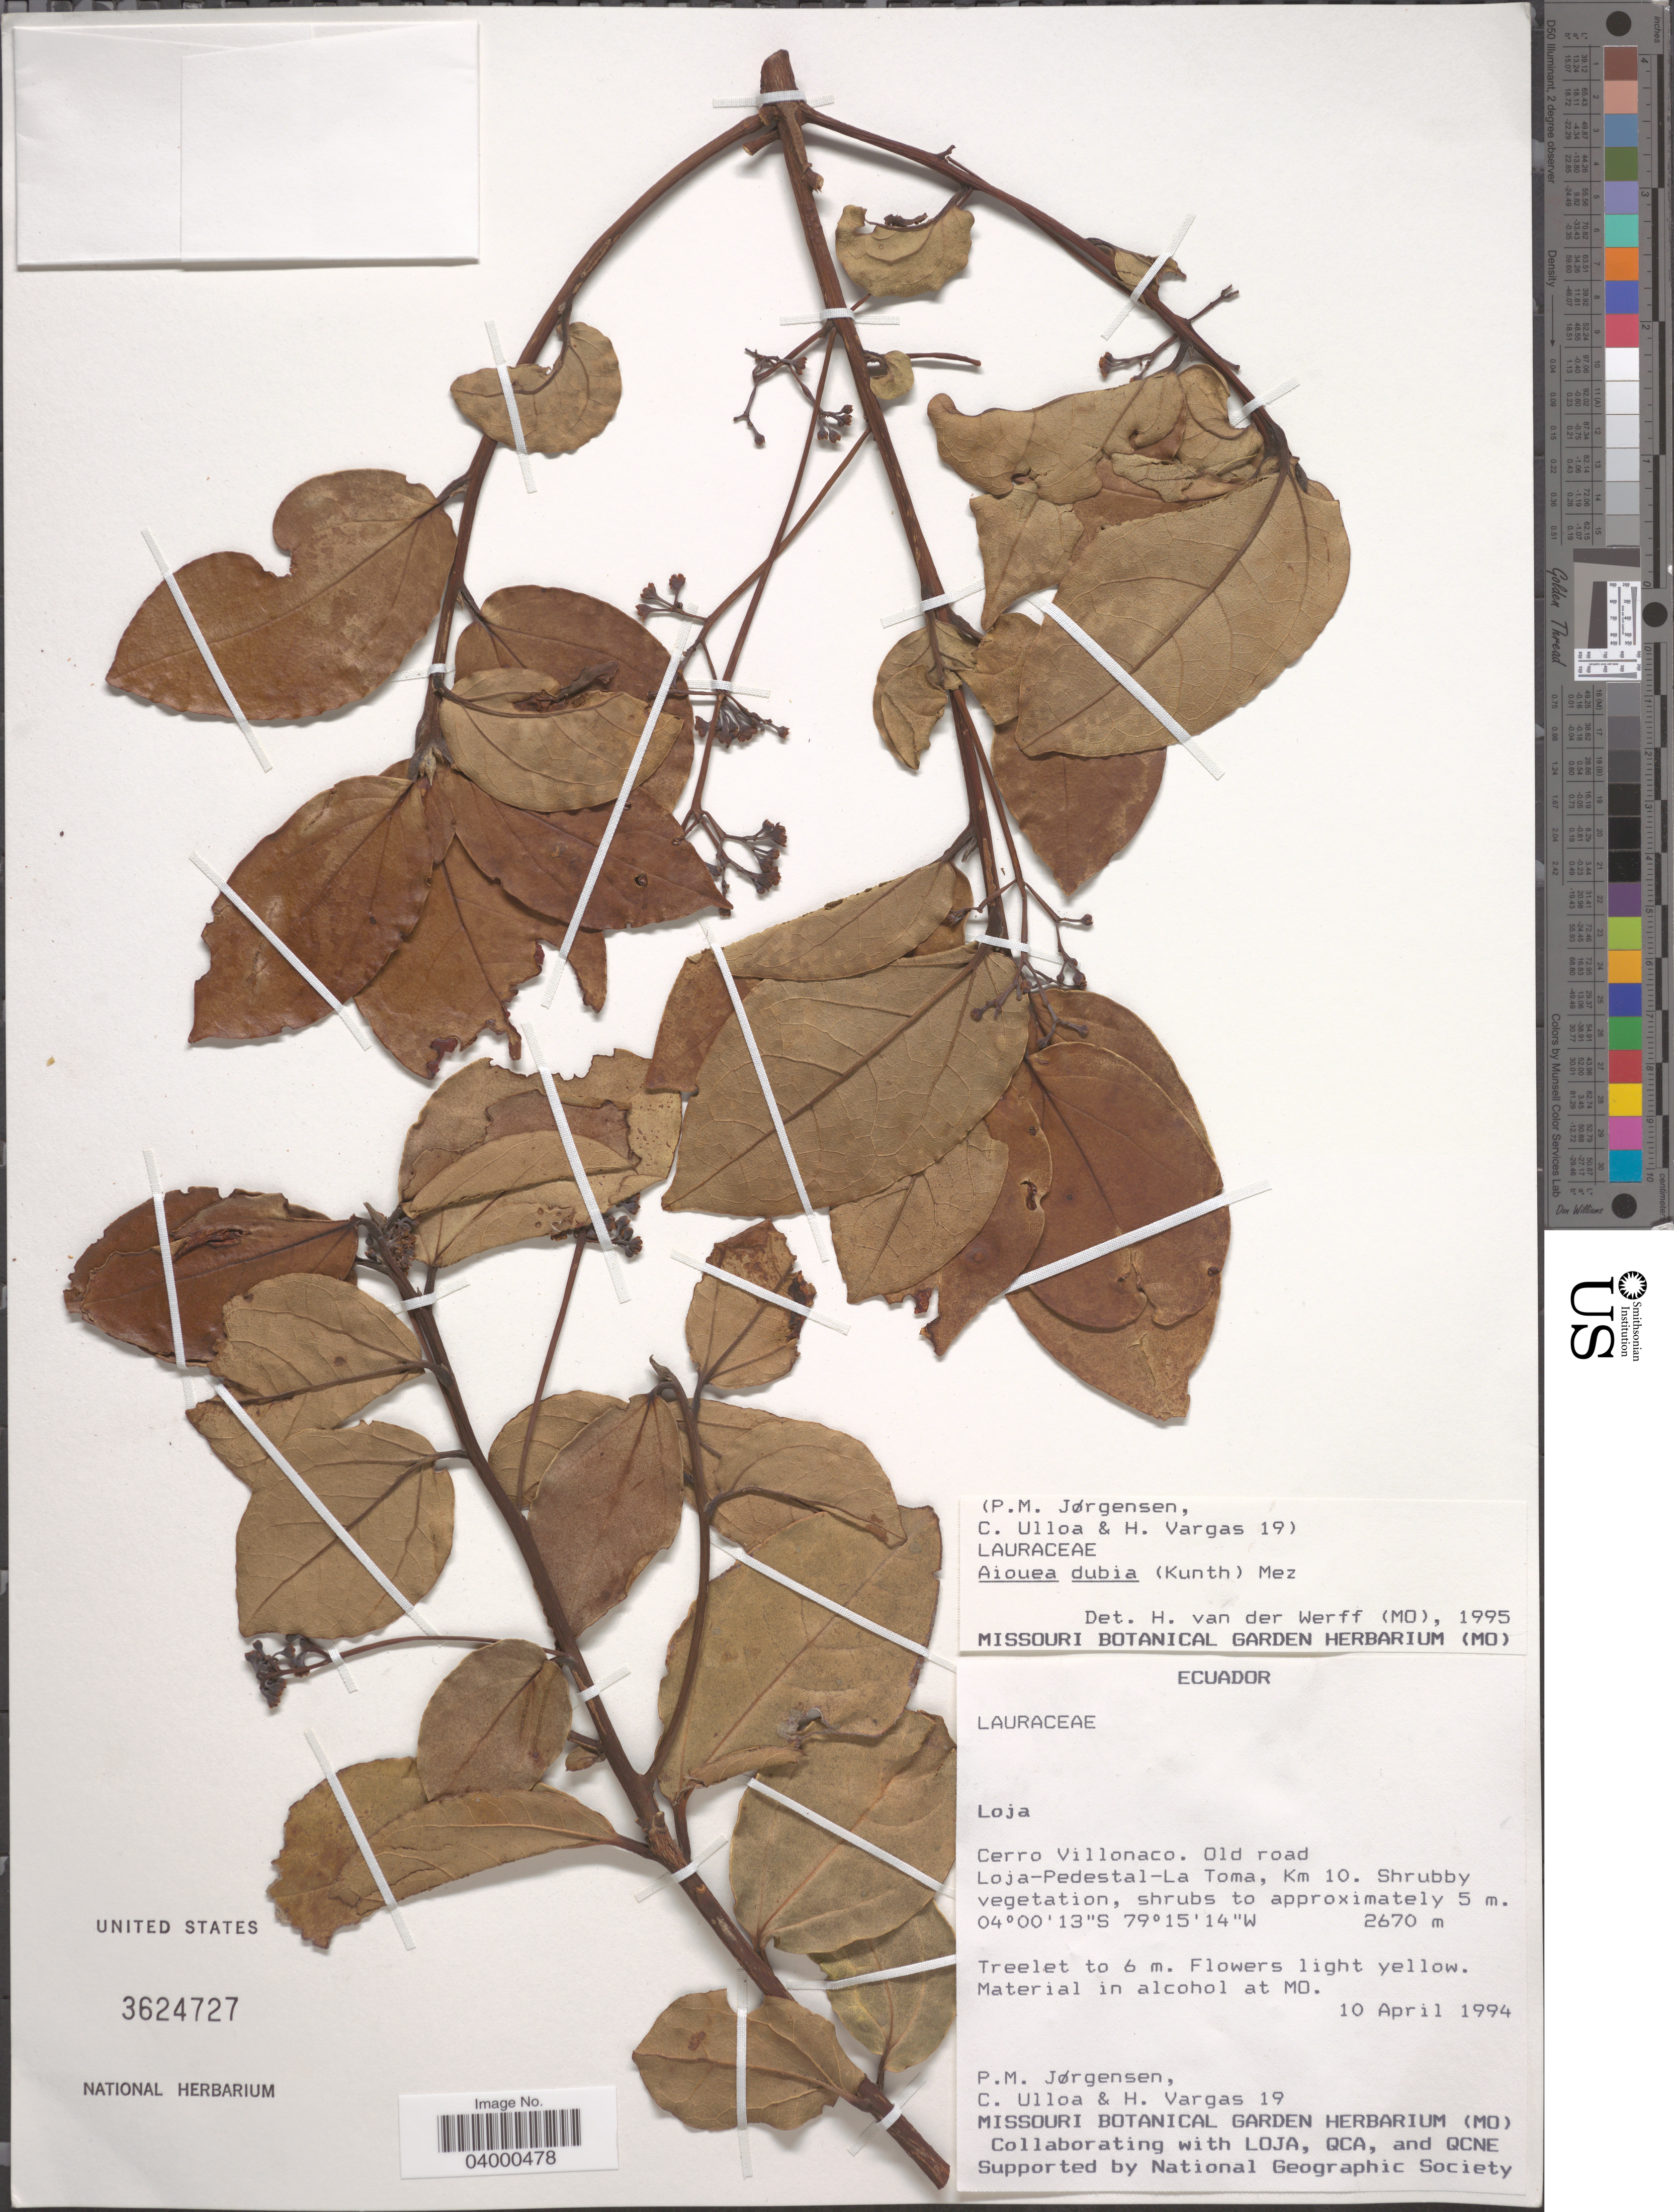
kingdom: Plantae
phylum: Tracheophyta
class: Magnoliopsida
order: Laurales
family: Lauraceae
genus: Aiouea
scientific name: Aiouea dubia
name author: (Kunth) Mez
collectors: P. M. Jørgensen, C. Ulloa & H. Vargas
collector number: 19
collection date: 1994-04-10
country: Ecuador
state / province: Loja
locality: Cerro Villonaco. Old road Loja-Pedestal-La Toma, Km 10.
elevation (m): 2670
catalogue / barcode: US 3624727